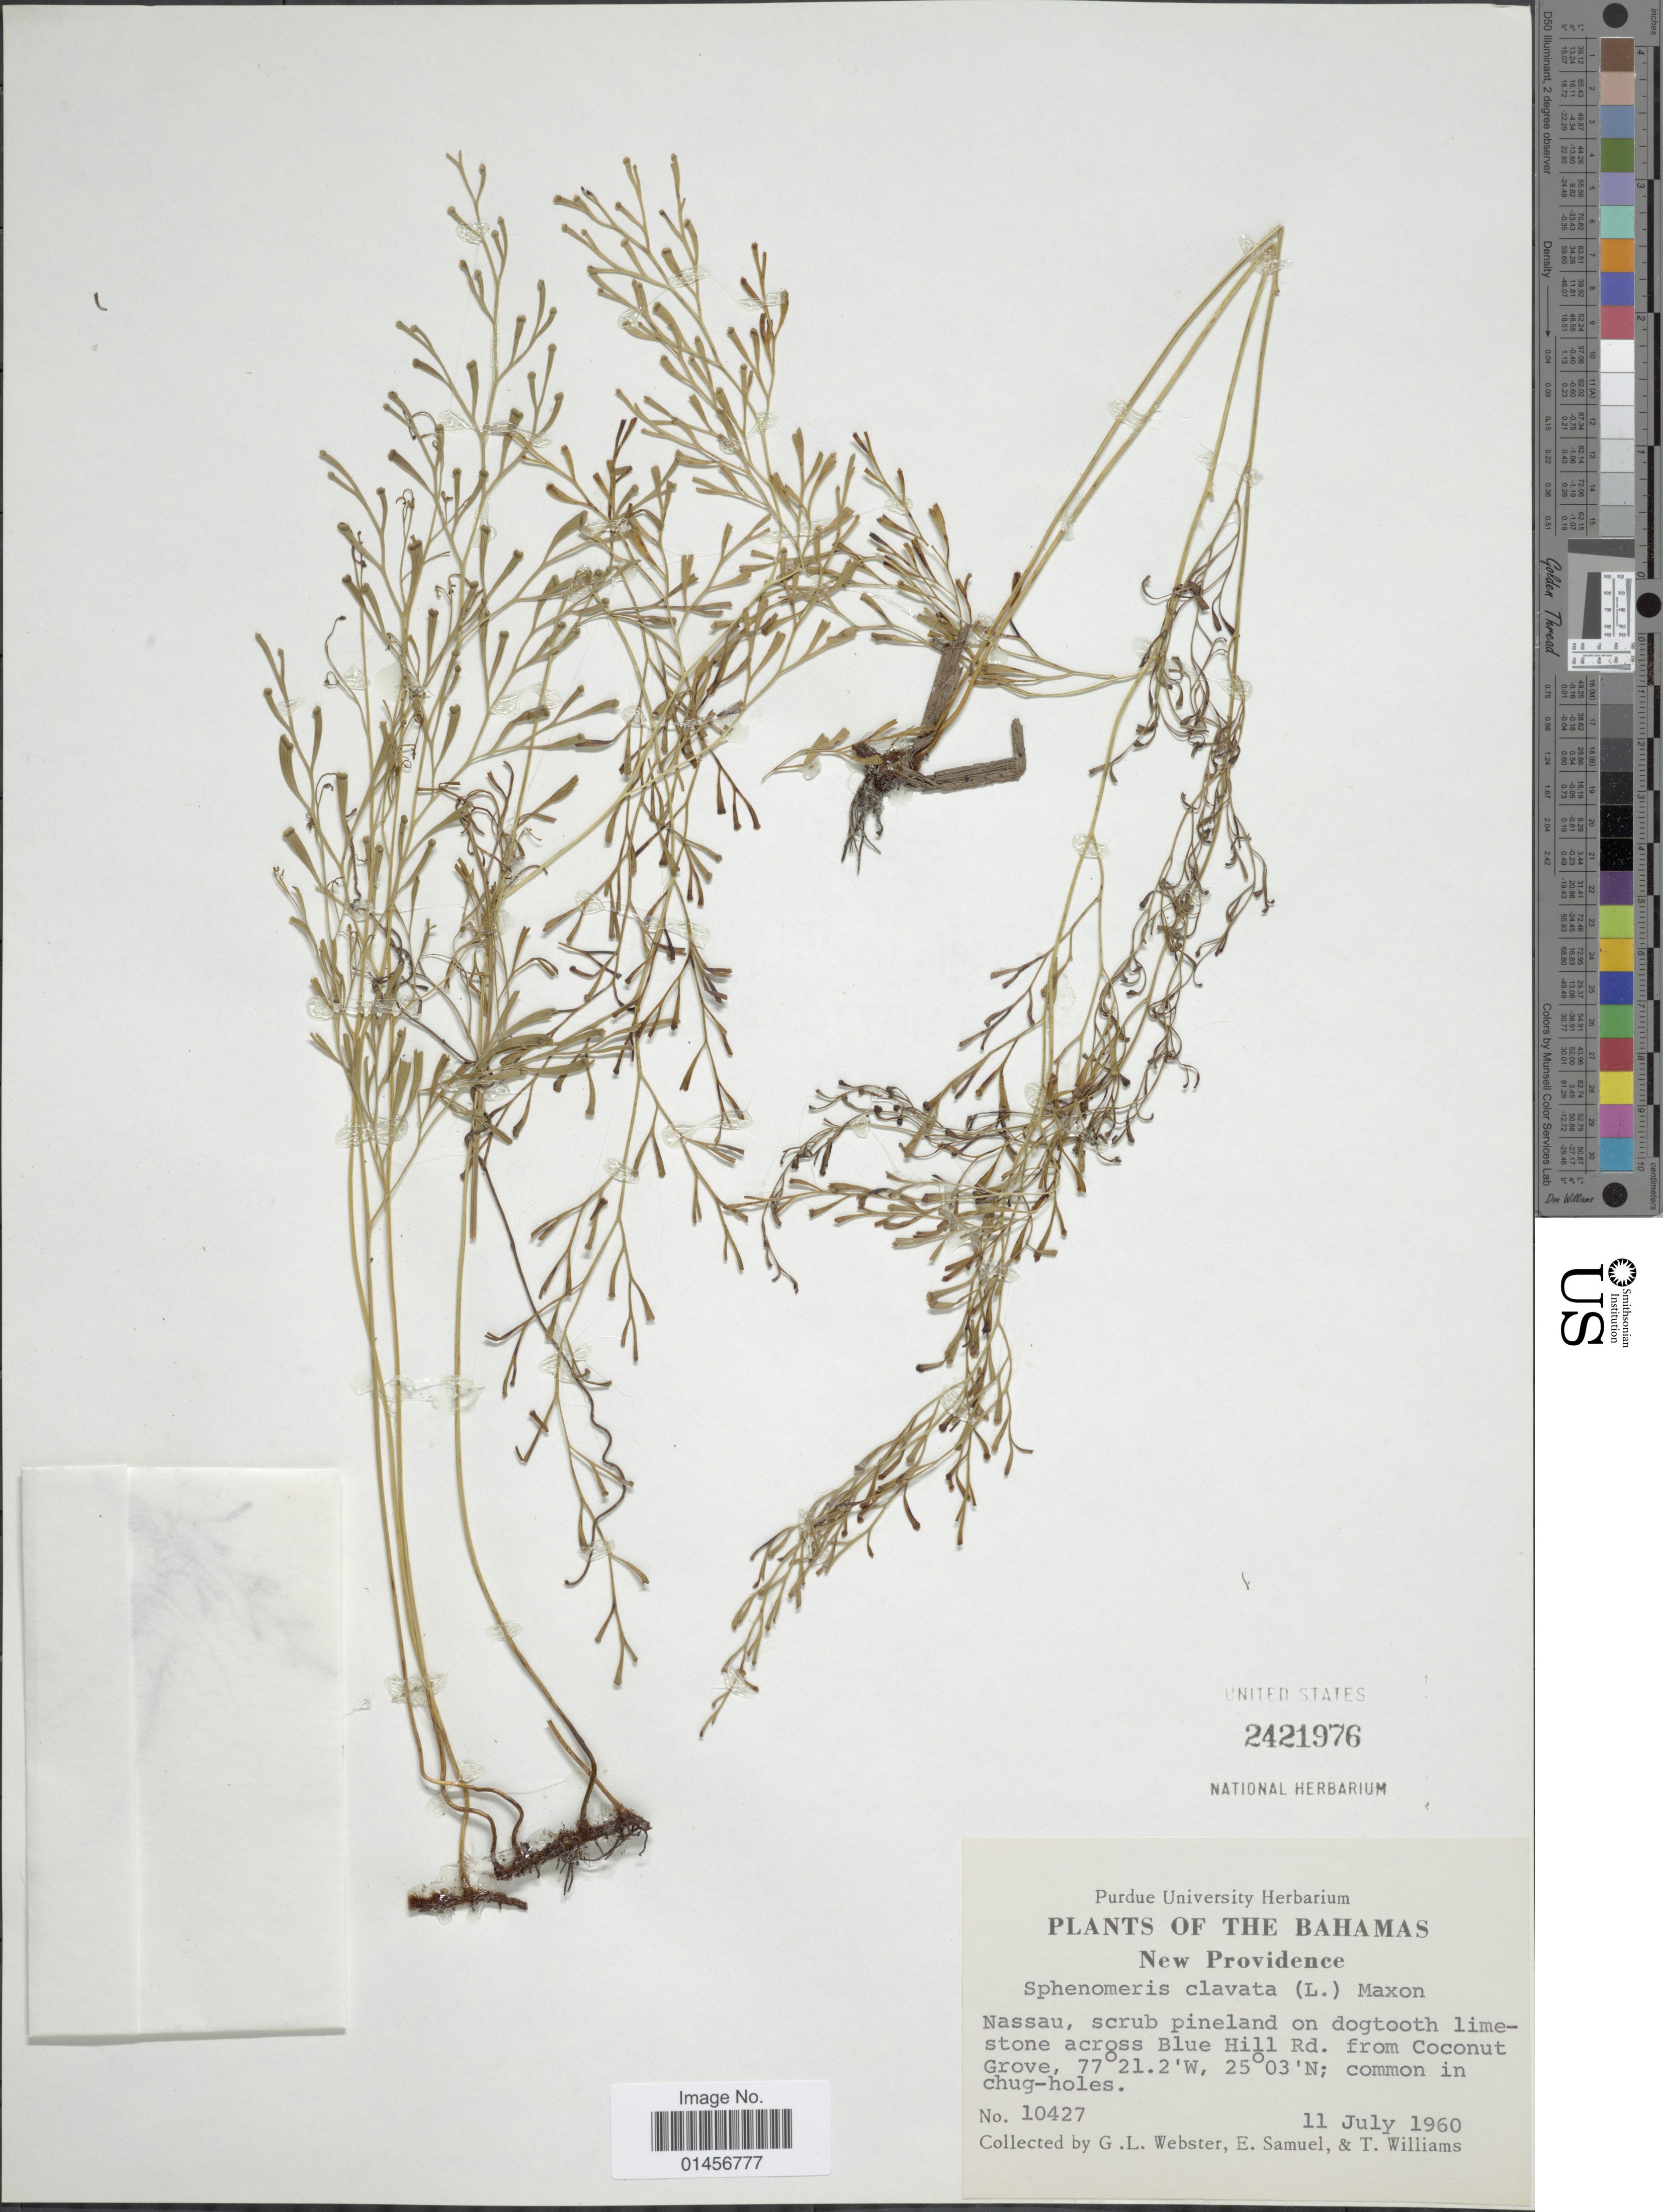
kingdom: Plantae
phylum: Tracheophyta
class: Polypodiopsida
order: Polypodiales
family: Lindsaeaceae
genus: Sphenomeris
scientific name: Sphenomeris clavata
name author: (L.) Maxon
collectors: G. L. Webster, E. Samuel & T. Williams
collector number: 10427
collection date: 1960-07-11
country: Bahamas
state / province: New Providence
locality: Bahamas, Nassau, scrub pineland on dogtooth limestone across Bleu Hill Rd. from Coconut Grove.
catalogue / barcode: US 2421976